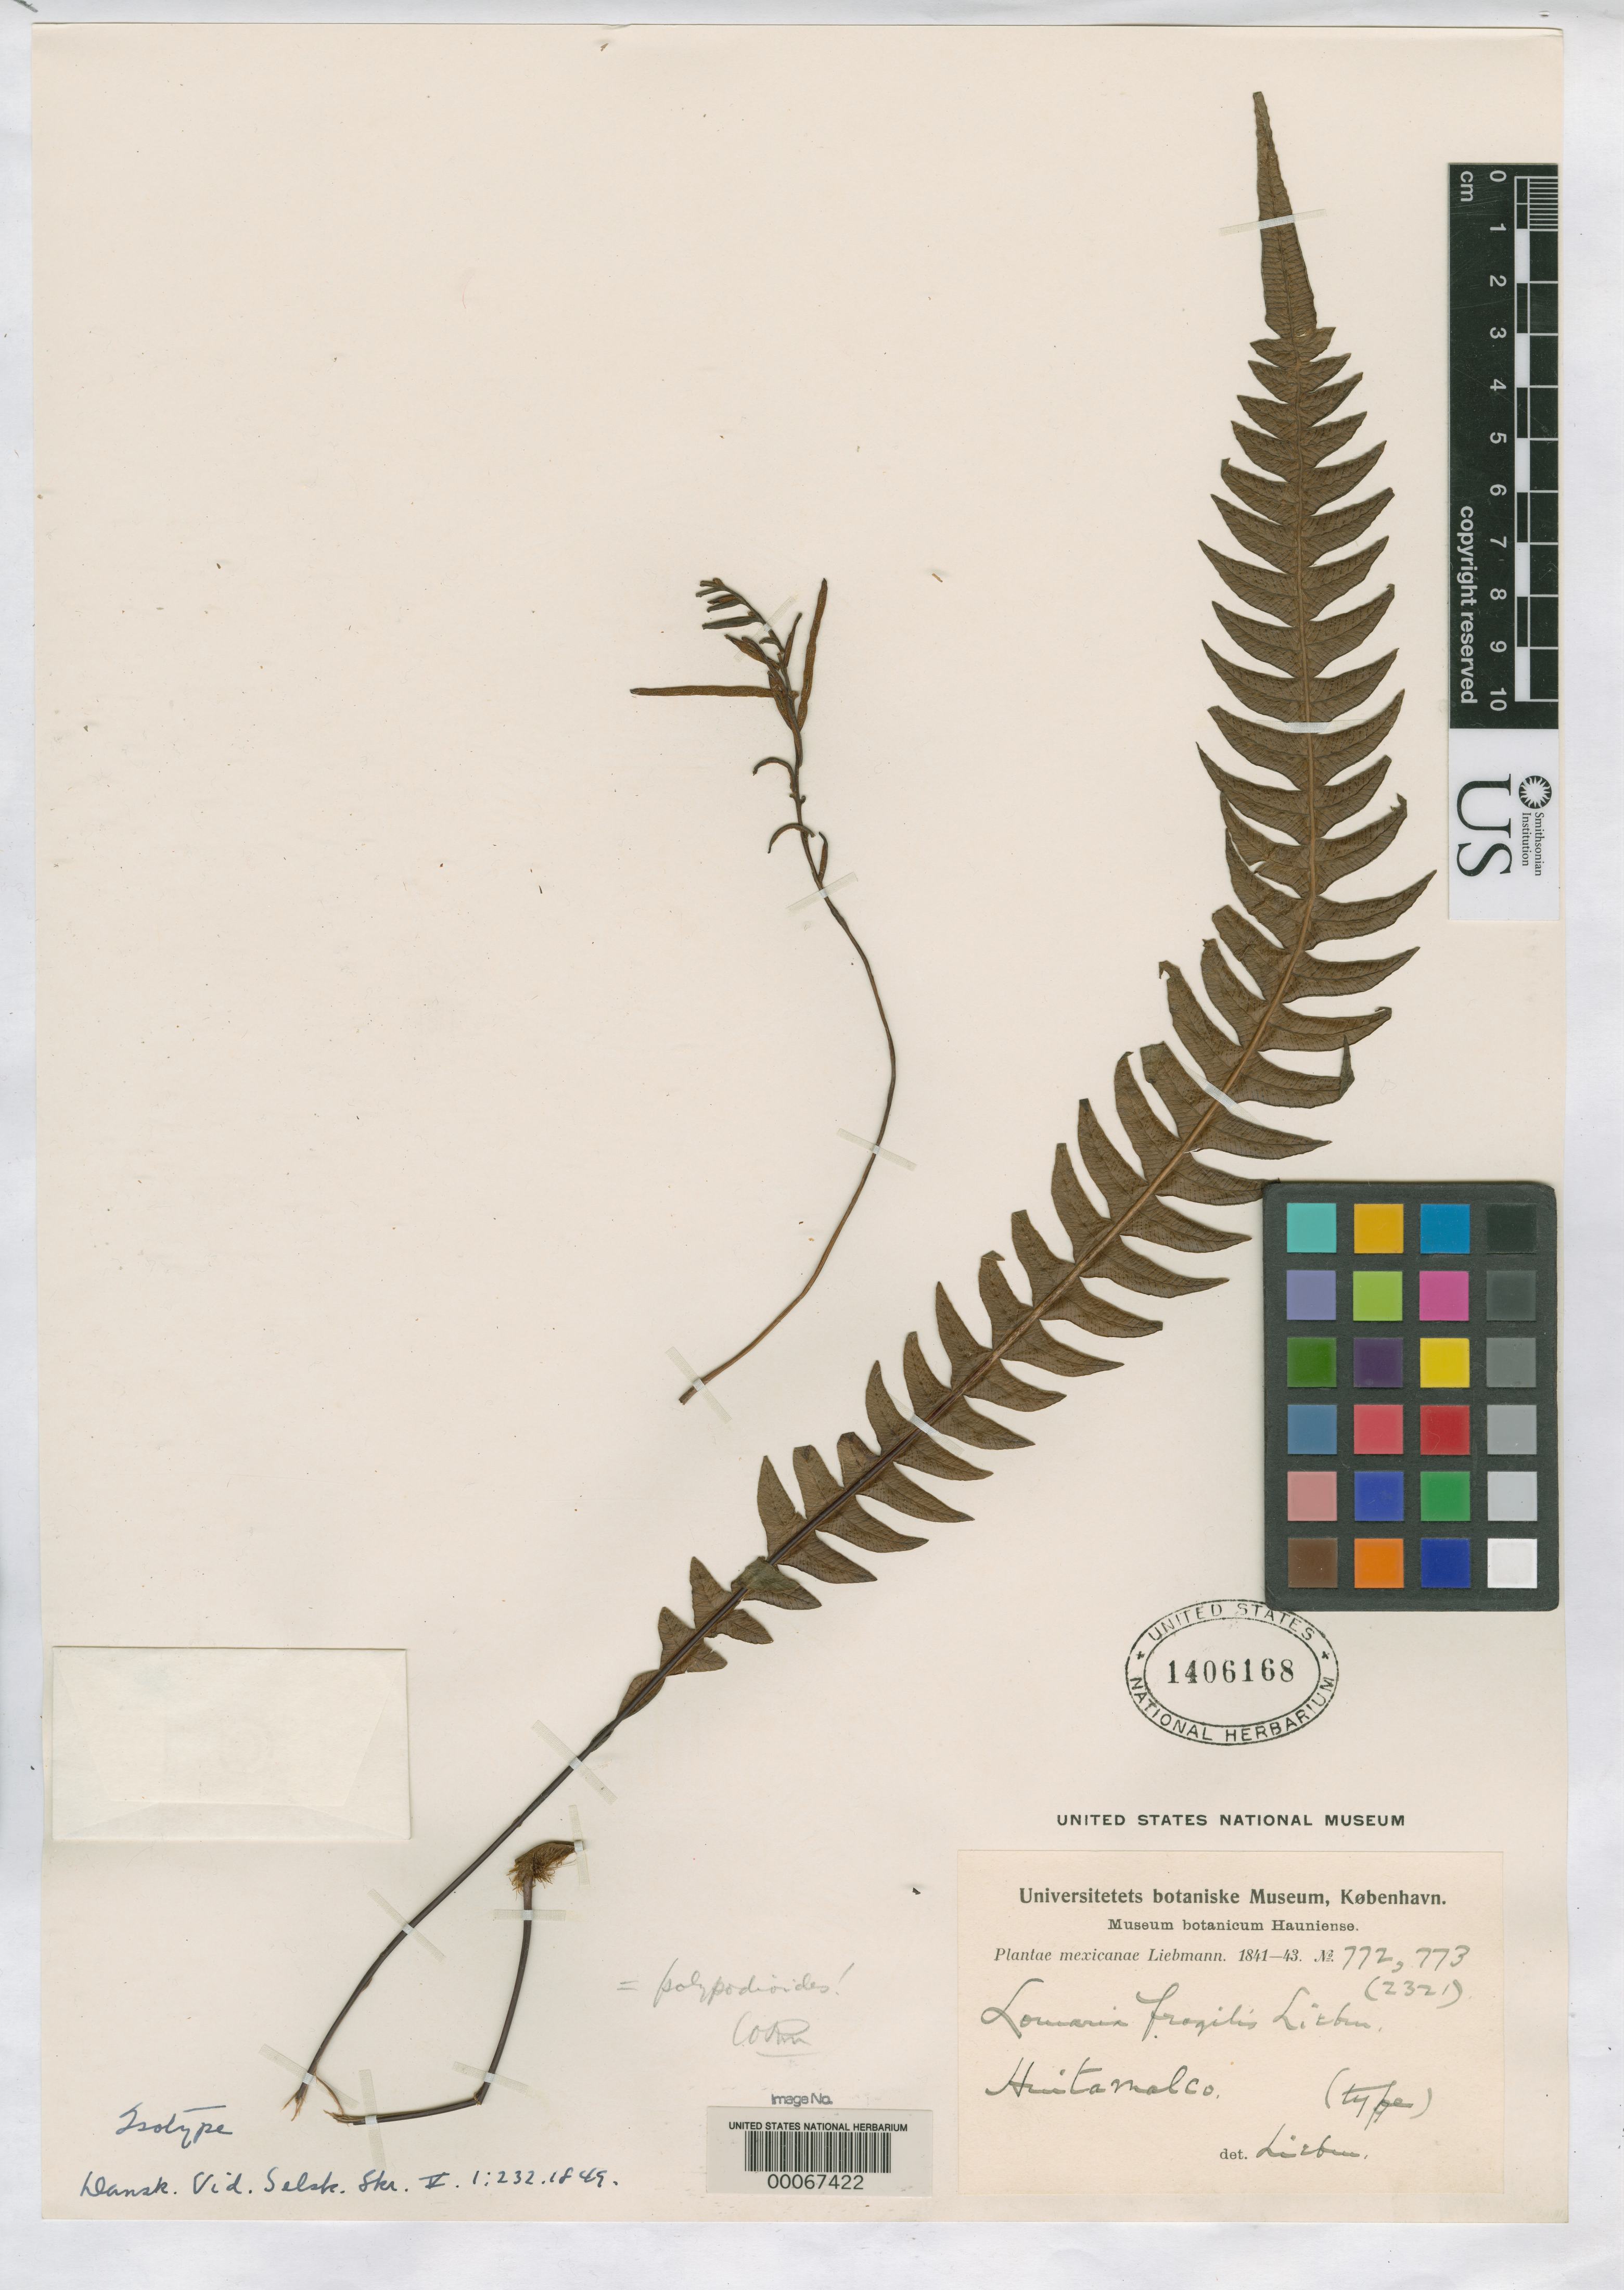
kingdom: Plantae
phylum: Tracheophyta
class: Polypodiopsida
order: Polypodiales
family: Blechnaceae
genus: Lomaria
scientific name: Lomaria fragilis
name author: Liebm.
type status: Isotype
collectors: F. M. Liebmann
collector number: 2321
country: Mexico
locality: E of Monserrat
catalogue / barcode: US 1406168